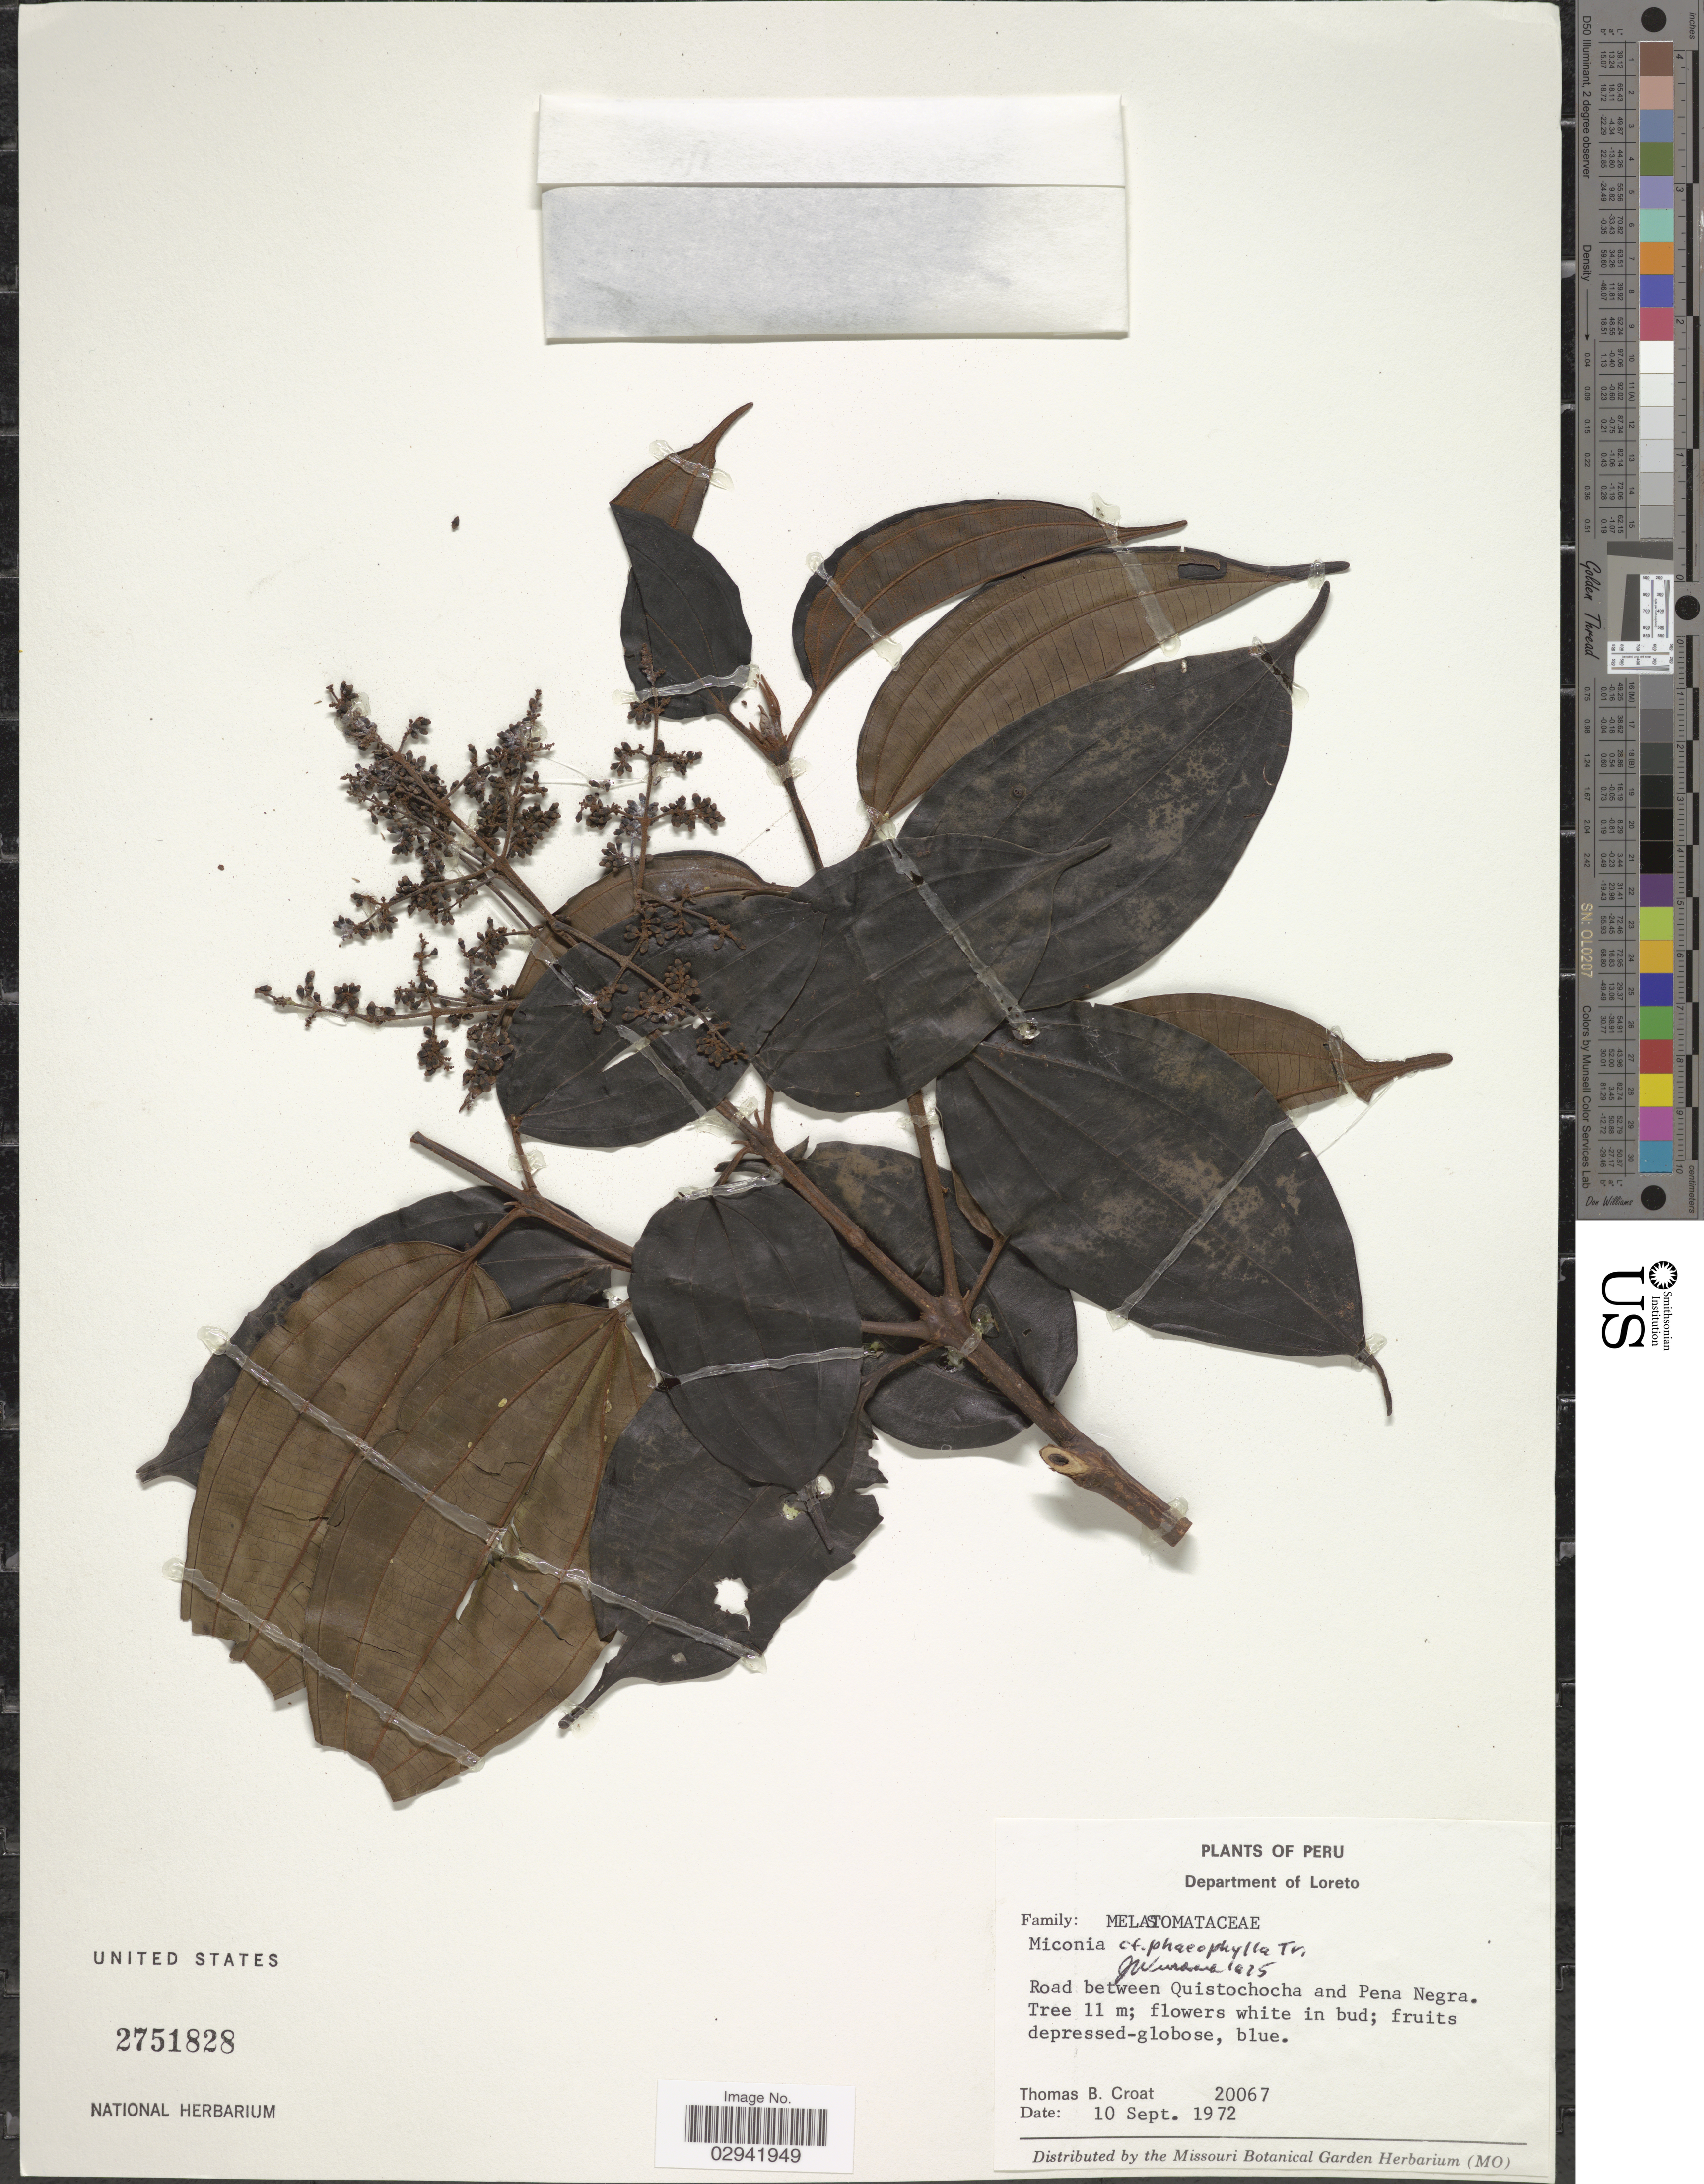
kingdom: Plantae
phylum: Tracheophyta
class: Magnoliopsida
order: Myrtales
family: Melastomataceae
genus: Miconia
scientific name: Miconia phaeophylla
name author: Triana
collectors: T. B. Croat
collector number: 20067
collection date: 1972-09-10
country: Peru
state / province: Loreto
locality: Department of Loreto. Road between Quistococha and Pena Negra.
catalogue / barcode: US 2751828